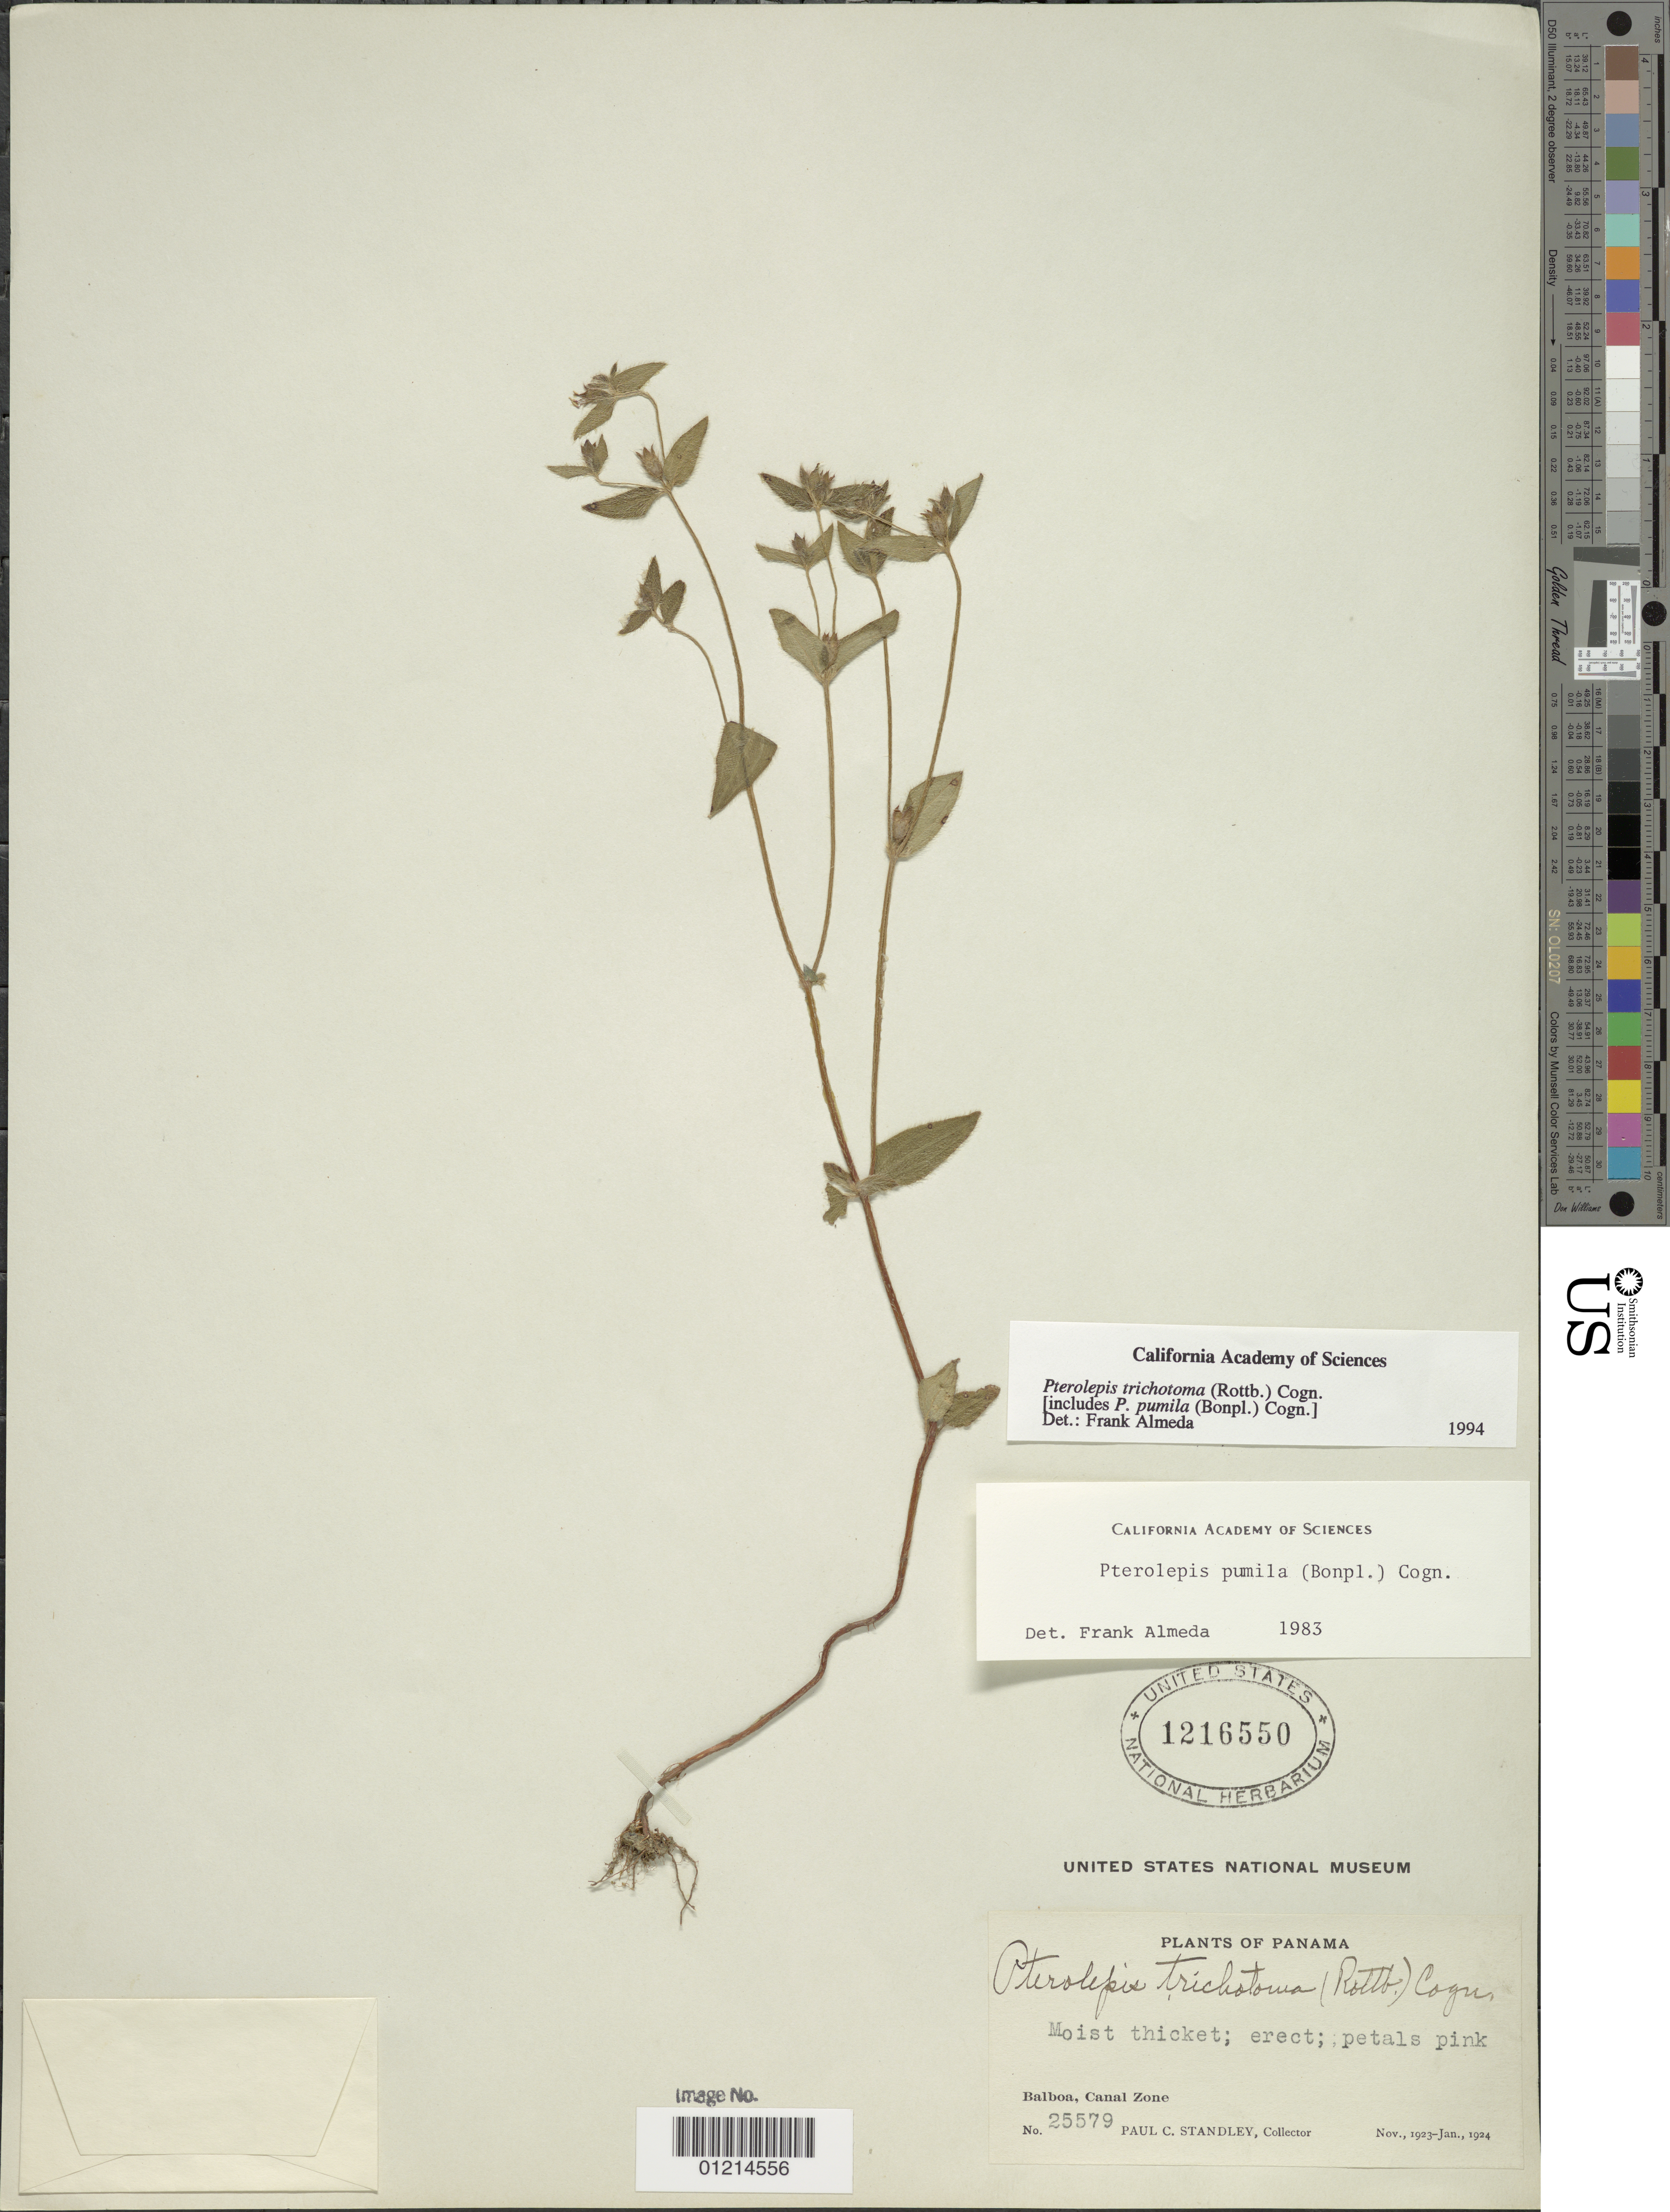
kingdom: Plantae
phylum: Tracheophyta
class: Magnoliopsida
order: Myrtales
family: Melastomataceae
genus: Pterolepis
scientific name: Pterolepis trichotoma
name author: (Rottb.) Cogn.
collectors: P. C. Standley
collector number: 25579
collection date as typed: Nov 1923 to -- Jan 1924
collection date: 1923-11/1924-01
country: Panama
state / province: Panamá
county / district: Canal Zone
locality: Balboa.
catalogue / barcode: US 1216550